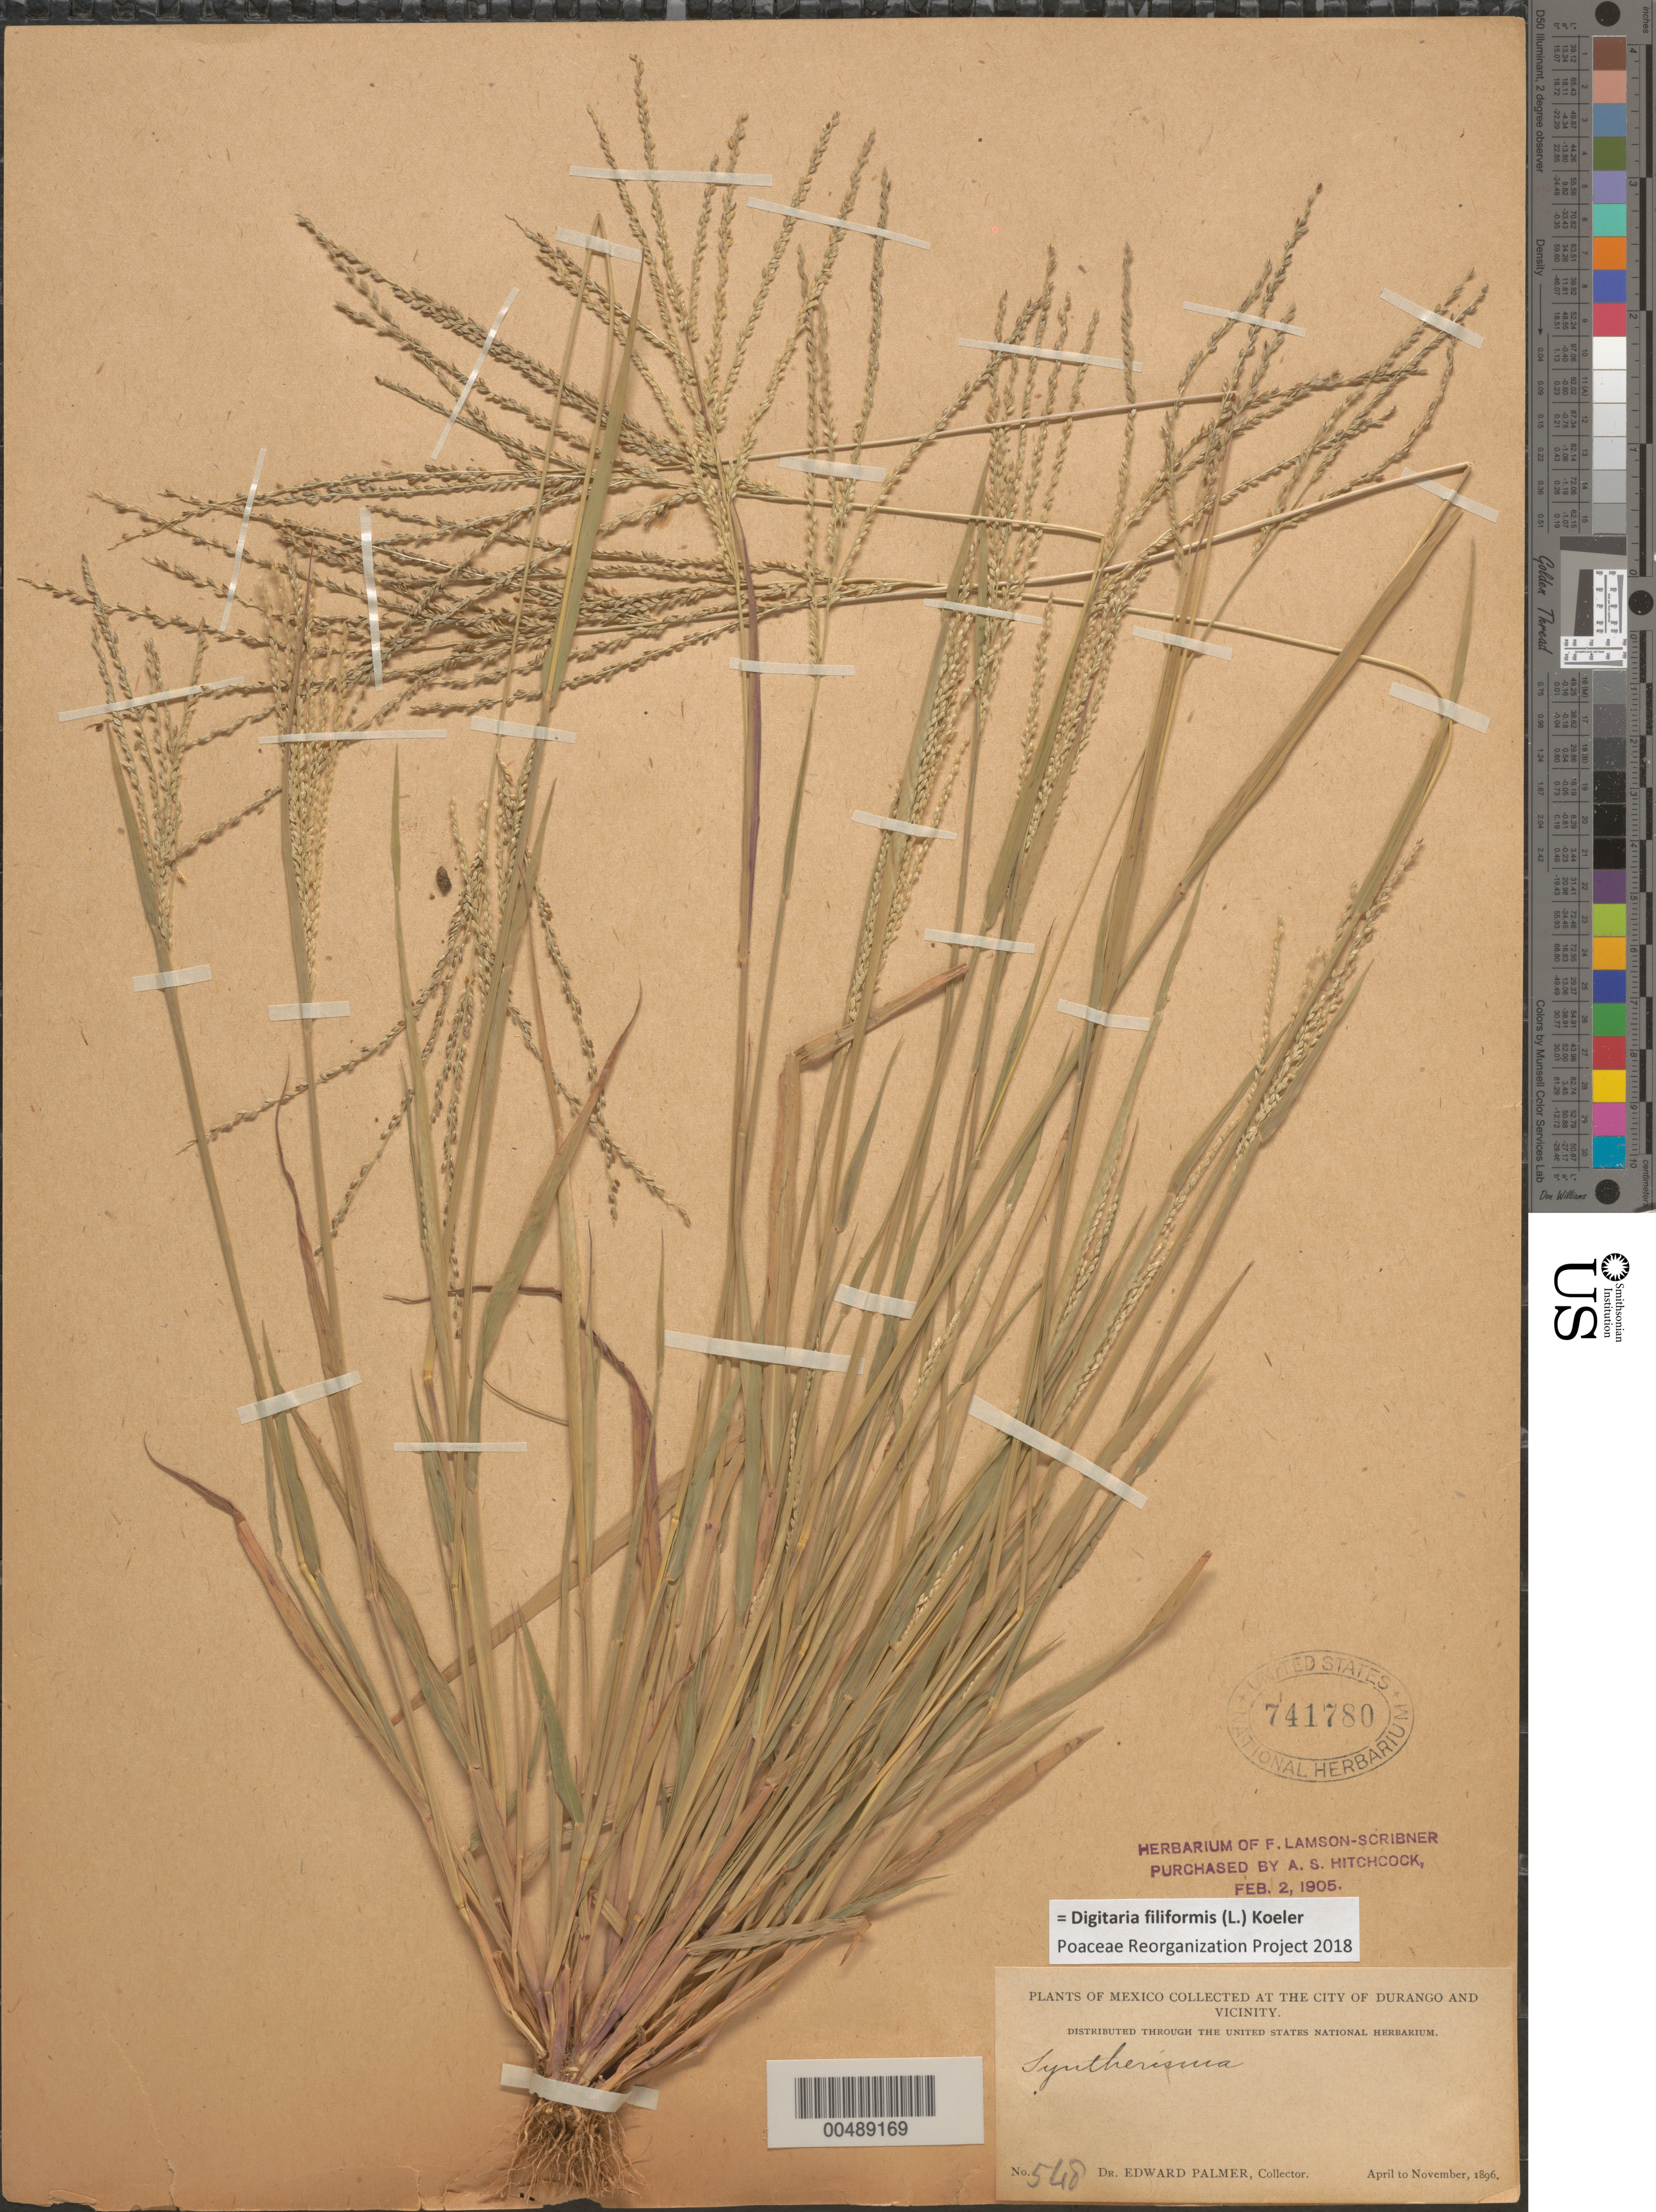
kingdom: Plantae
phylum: Tracheophyta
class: Liliopsida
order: Poales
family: Poaceae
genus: Digitaria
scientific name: Digitaria filiformis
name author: (L.) Koeler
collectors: E. Palmer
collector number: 548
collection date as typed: Apr 1896 to Nov 1896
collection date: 1896-04/1896-11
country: Mexico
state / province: Durango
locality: City of Durango and vicinity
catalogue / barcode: US 741780